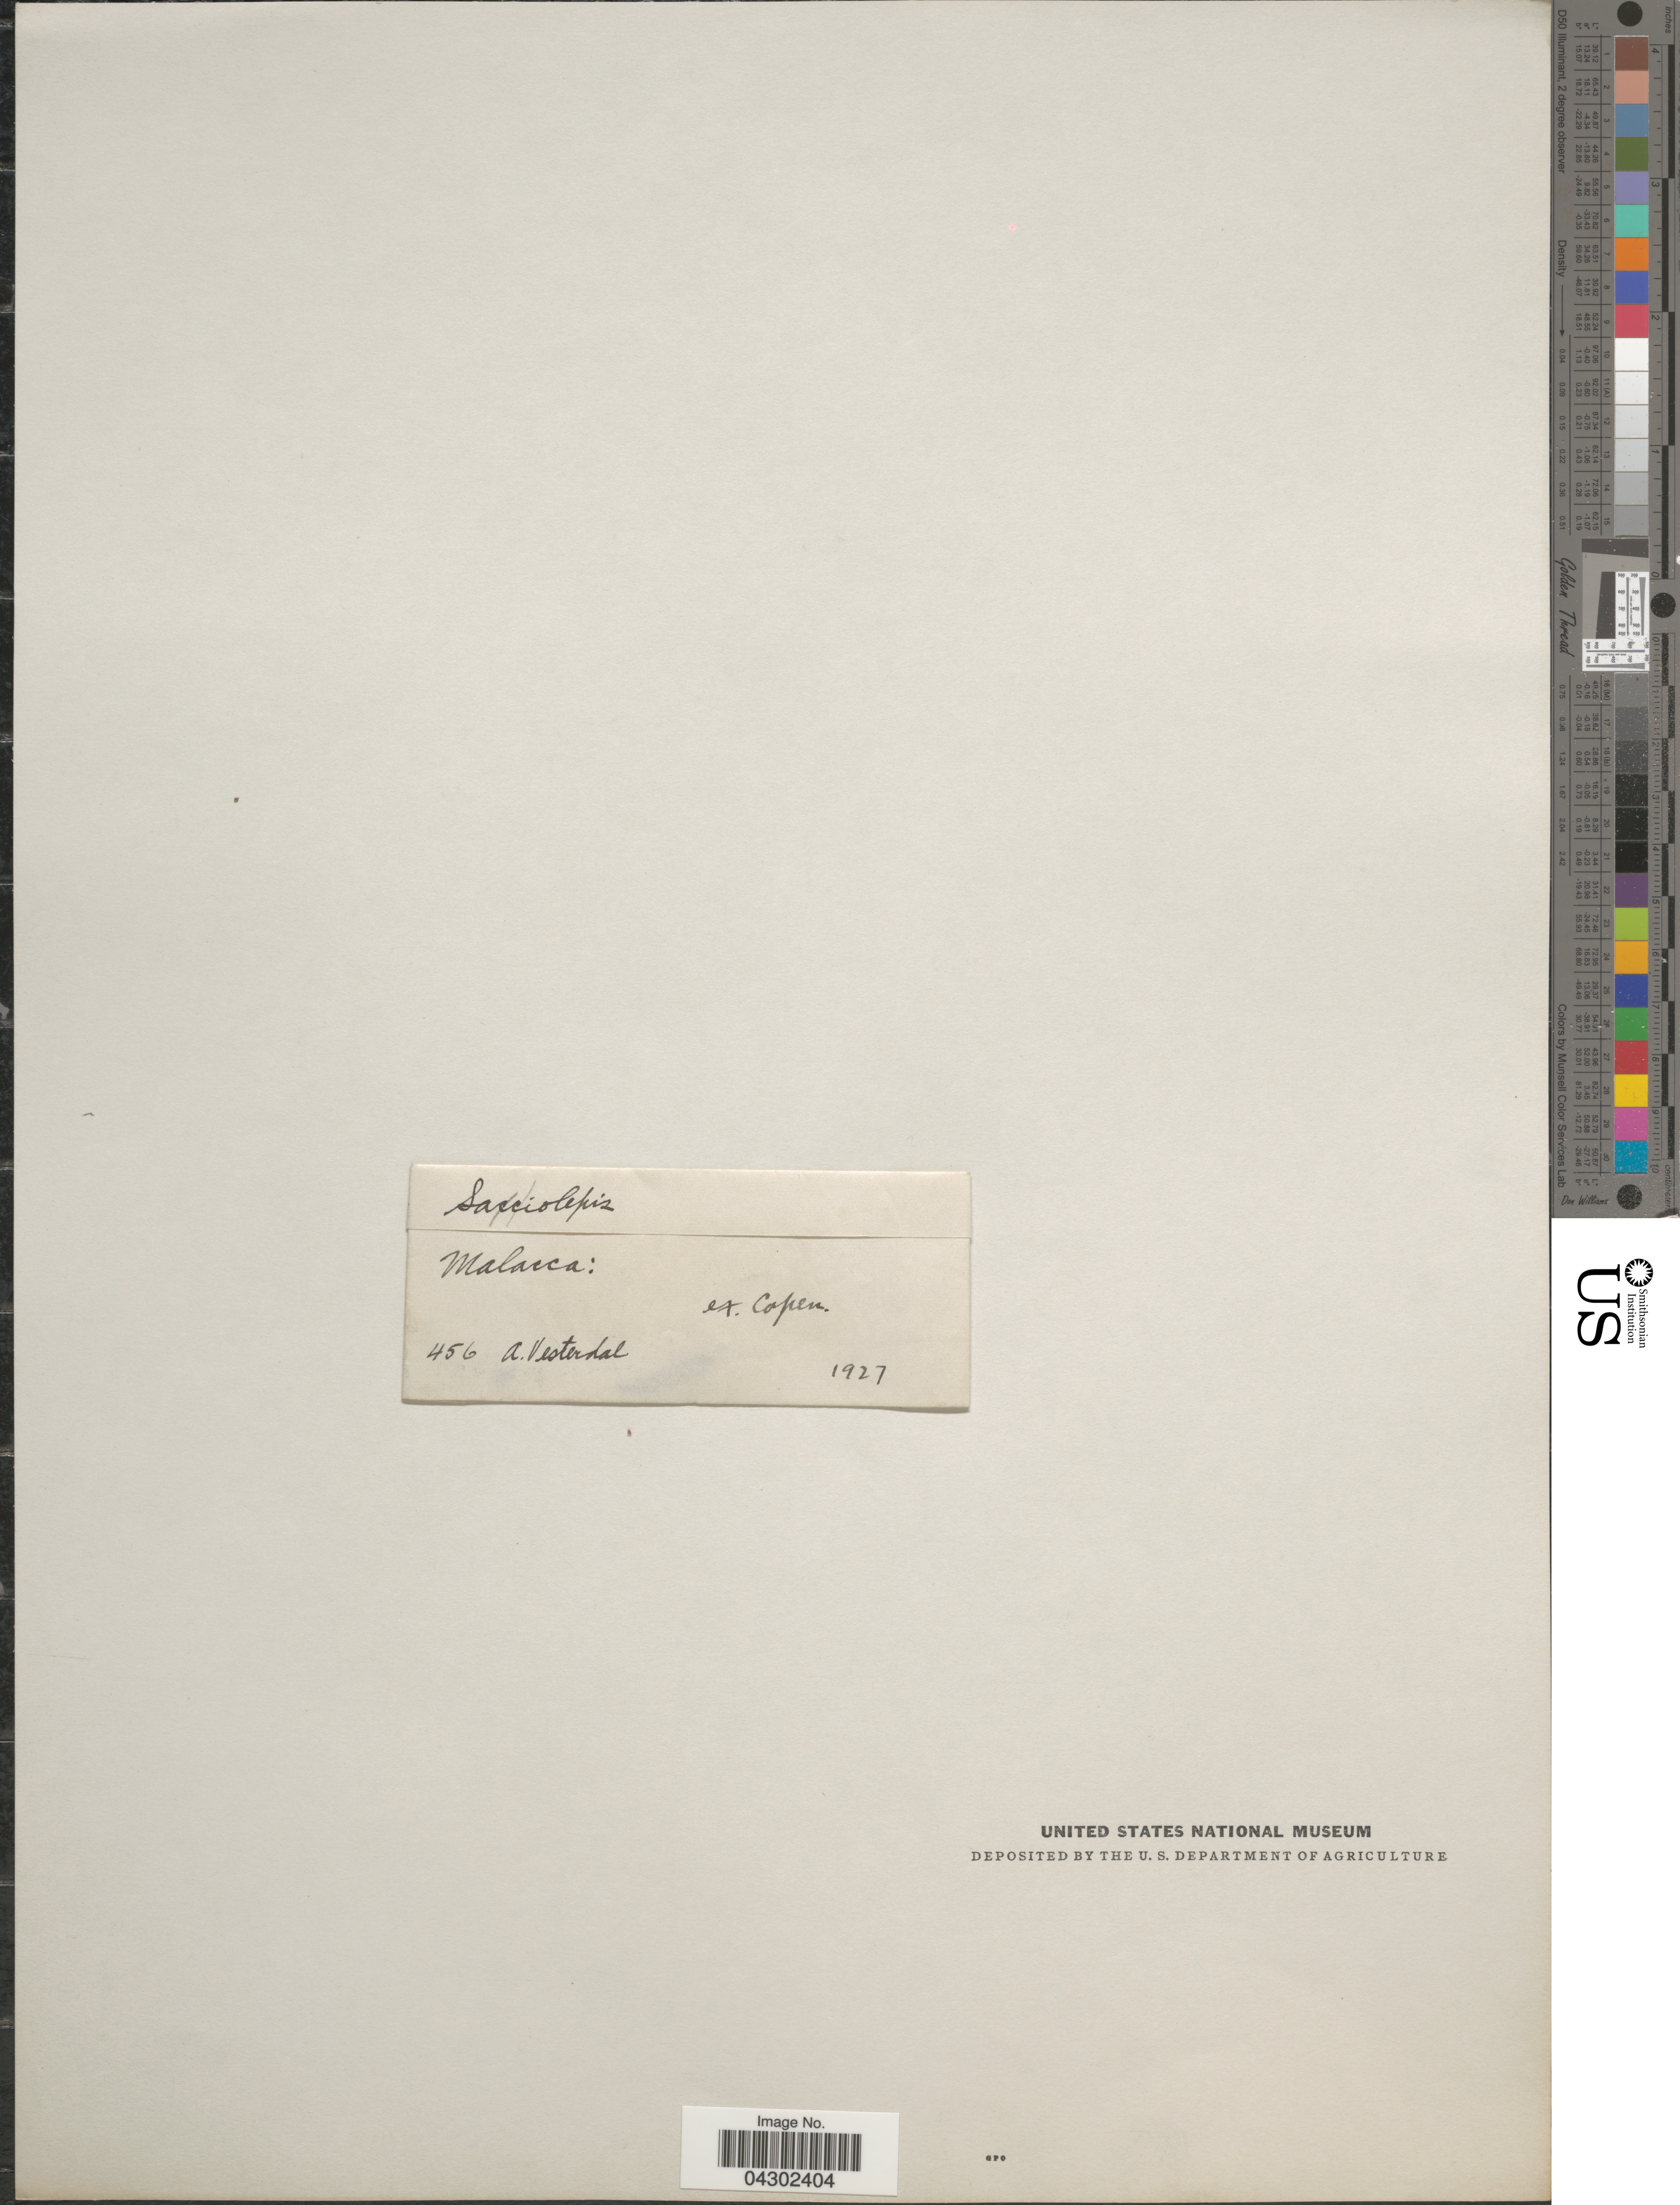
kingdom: Plantae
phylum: Tracheophyta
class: Liliopsida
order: Poales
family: Poaceae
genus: Panicum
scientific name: Panicum sp.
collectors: A. Vesterdal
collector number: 456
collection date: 1927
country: Malaysia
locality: Malacca.